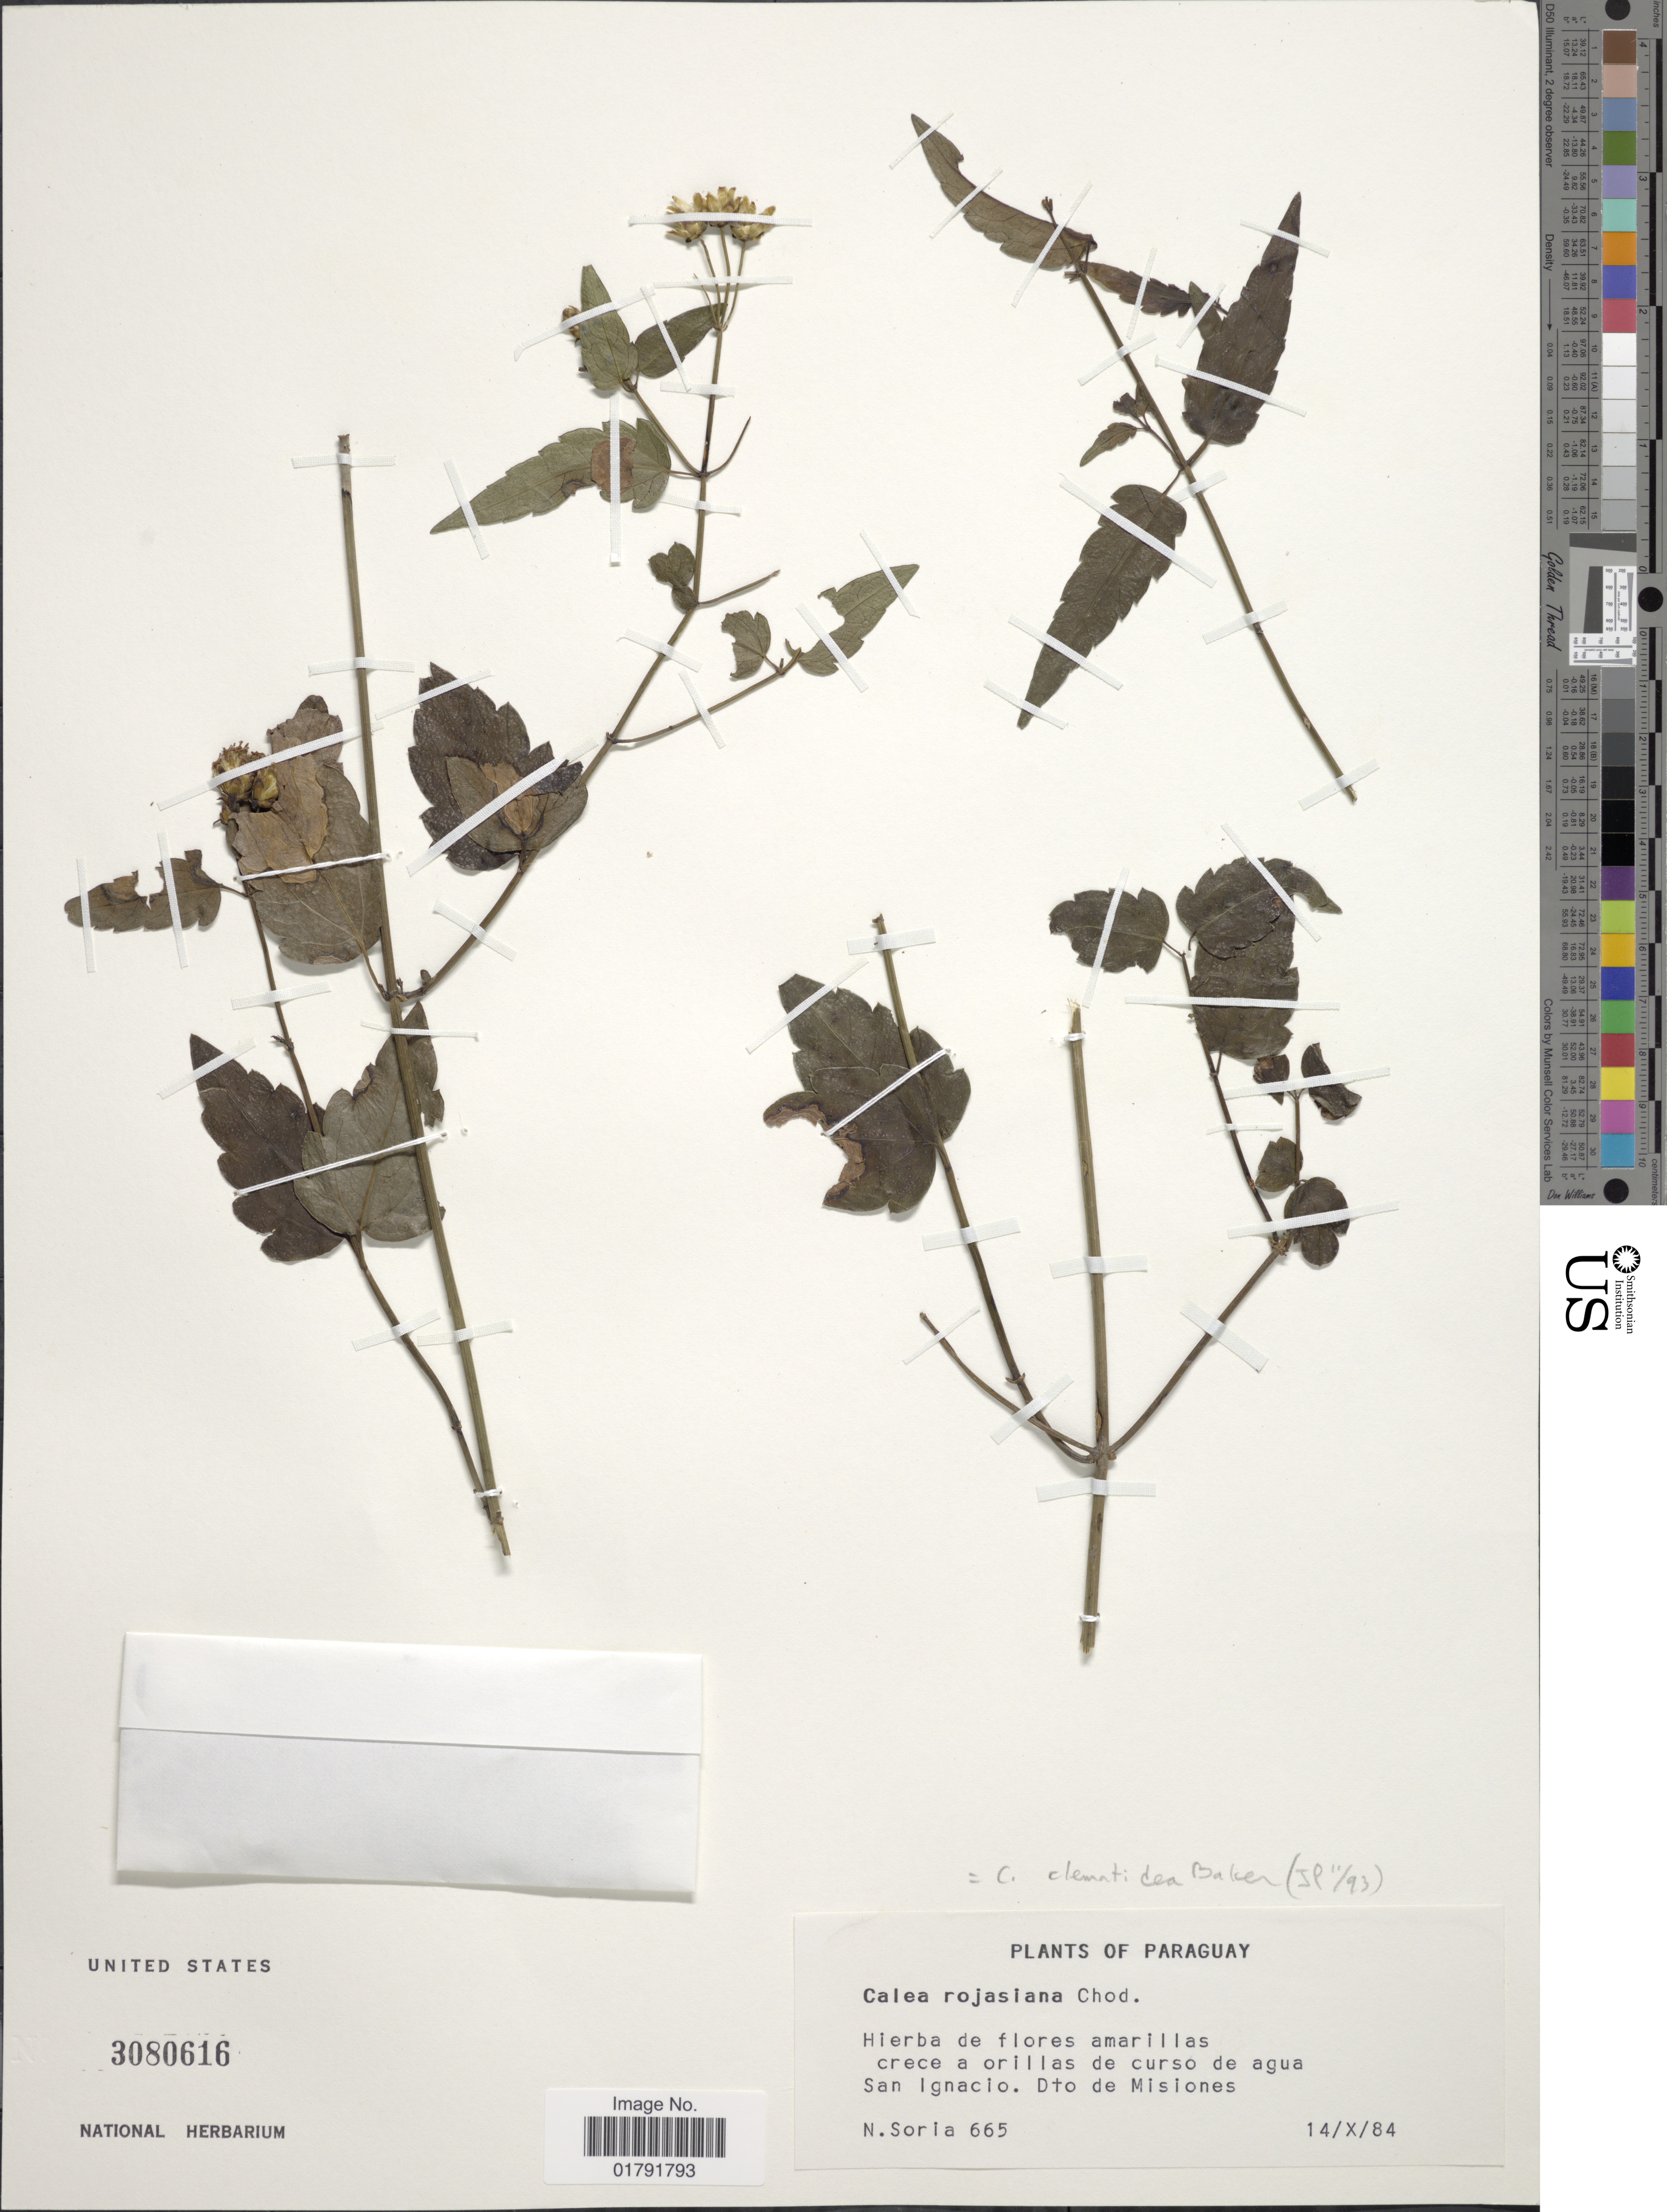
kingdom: Plantae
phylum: Tracheophyta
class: Magnoliopsida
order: Asterales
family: Asteraceae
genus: Calea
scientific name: Calea clematidea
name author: Baker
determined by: Bueno, Vinicius R.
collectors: N. Soria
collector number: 665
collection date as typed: Transcribed d/m/y: 14/10/84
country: Paraguay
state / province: Misiones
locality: Crece a orillas de curso de agua San Ignacio.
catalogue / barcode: US 3080616